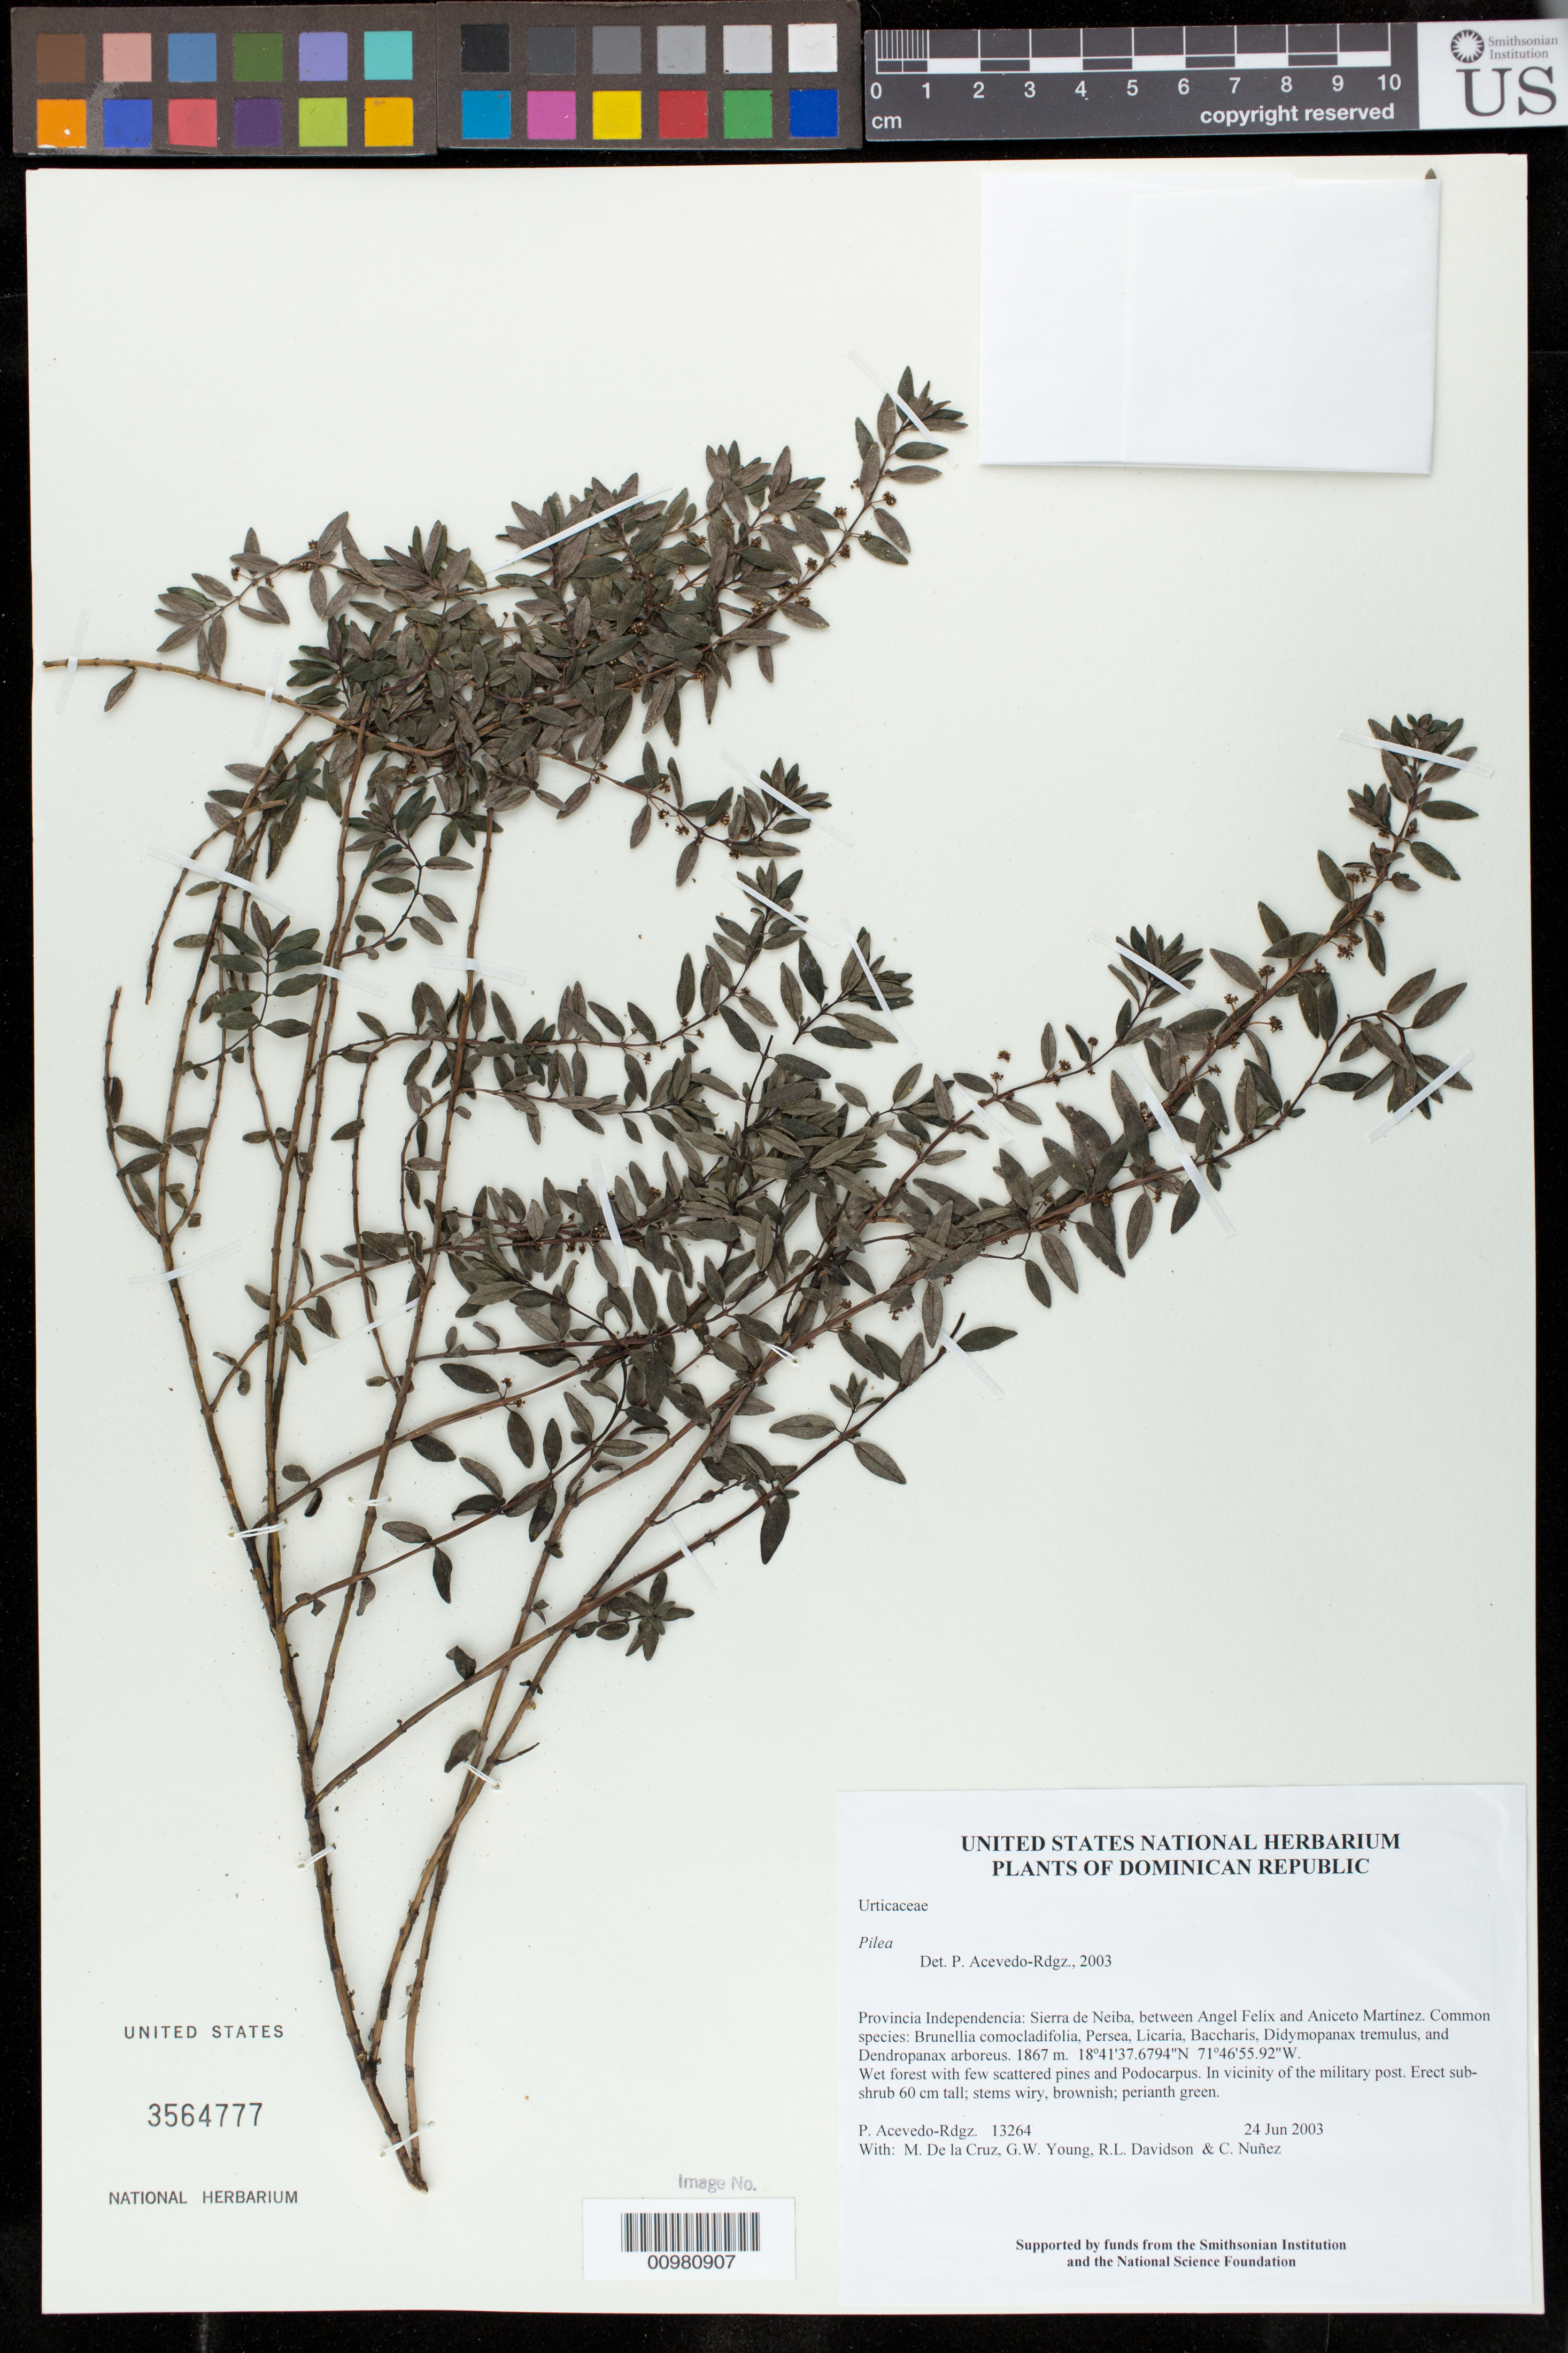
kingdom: Plantae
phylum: Tracheophyta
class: Magnoliopsida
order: Rosales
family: Urticaceae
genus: Pilea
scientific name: Pilea sp.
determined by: Acevedo-Rodríguez, P., (BOT), Smithsonian Institution - National Museum of Natural History (UNITED STATES)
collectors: P. Acevedo-Rodr., M. de la Cruz, J. Rawlins, G. Young, R. Davidson & C. Nunez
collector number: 13264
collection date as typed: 24 Jun 2003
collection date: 2003-06-24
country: Dominican Republic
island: Hispaniola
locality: Provincia Independencia: Sierra de Neiba, between Angel Felix and Aniceto Martínez. Common species: Brunellia comocladifolia, Persea, Licaria, Baccharis, Didymopanax tremulus, and Dendropanax arboreus.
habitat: Wet forest with few scattered pines and Podocarpus. In vicinity of the military post.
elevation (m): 1867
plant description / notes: US, NY, K, MO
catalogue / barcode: US 3564777